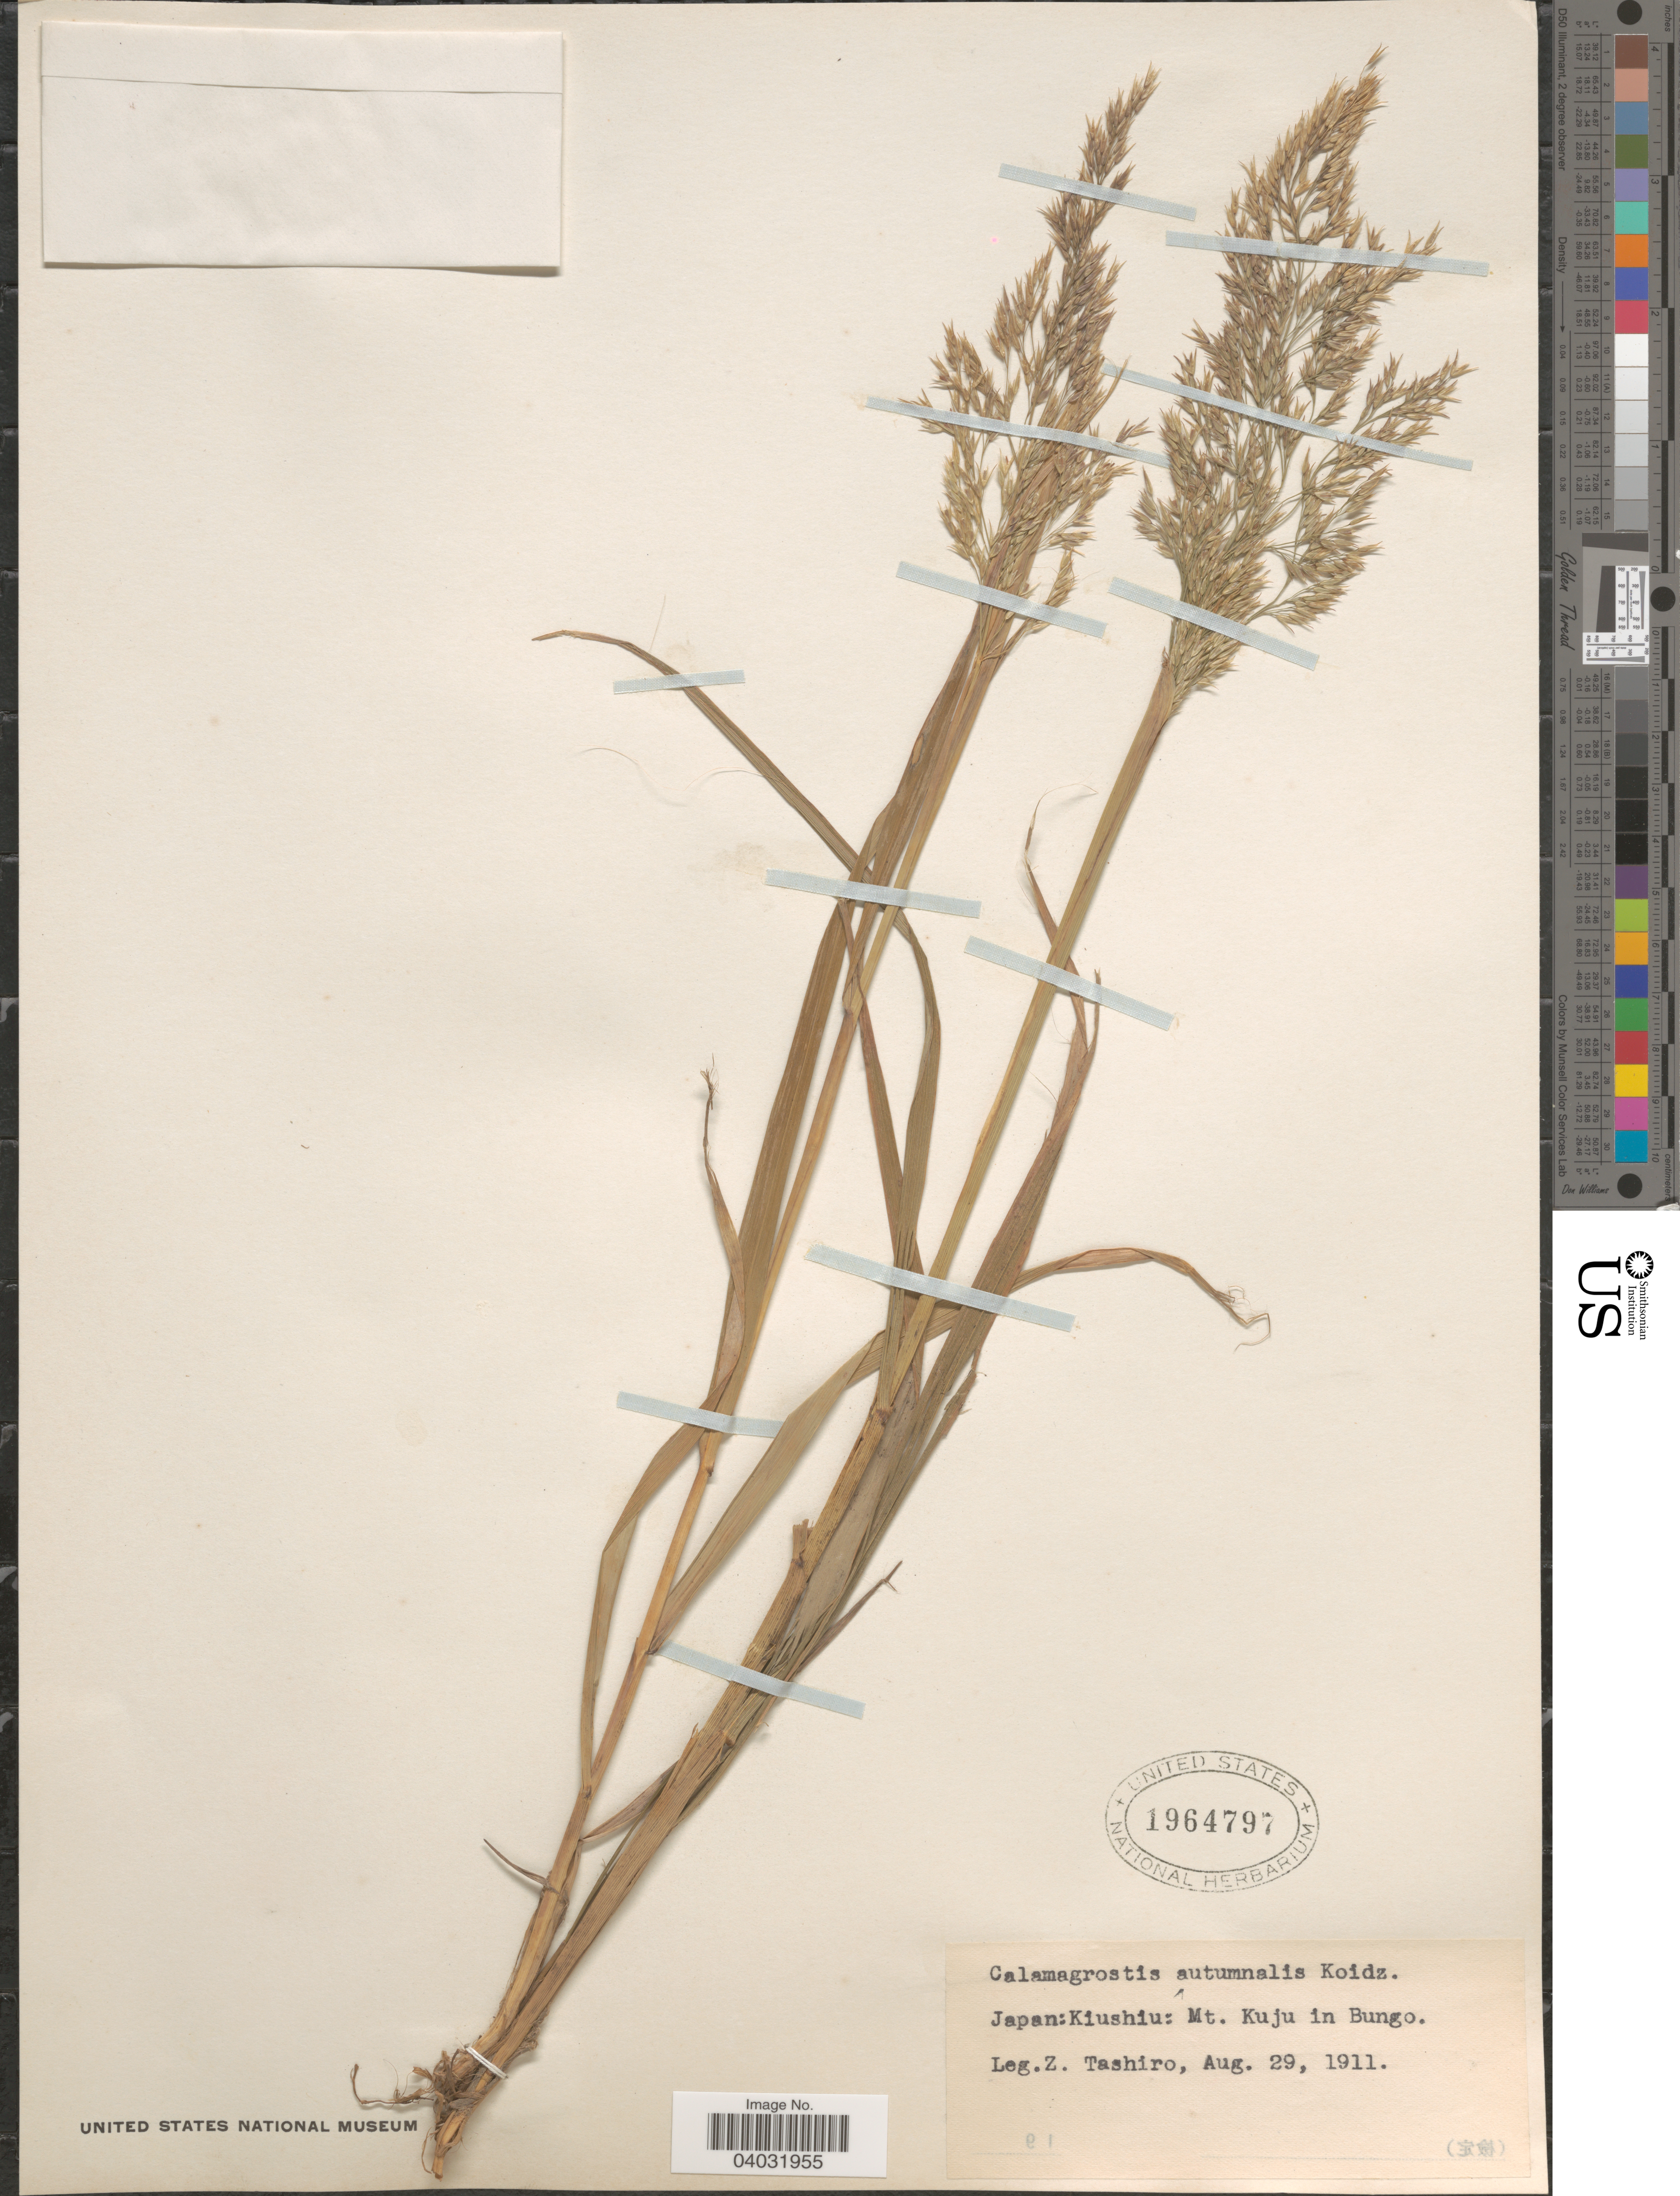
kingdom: Plantae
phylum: Tracheophyta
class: Liliopsida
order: Poales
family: Poaceae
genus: Calamagrostis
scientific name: Calamagrostis autumnalis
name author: Koidz.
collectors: Z. Tashiro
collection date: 1911-08-29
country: Japan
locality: Kiushiu: Mt. Kuju in Bungo.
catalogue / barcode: US 1964797